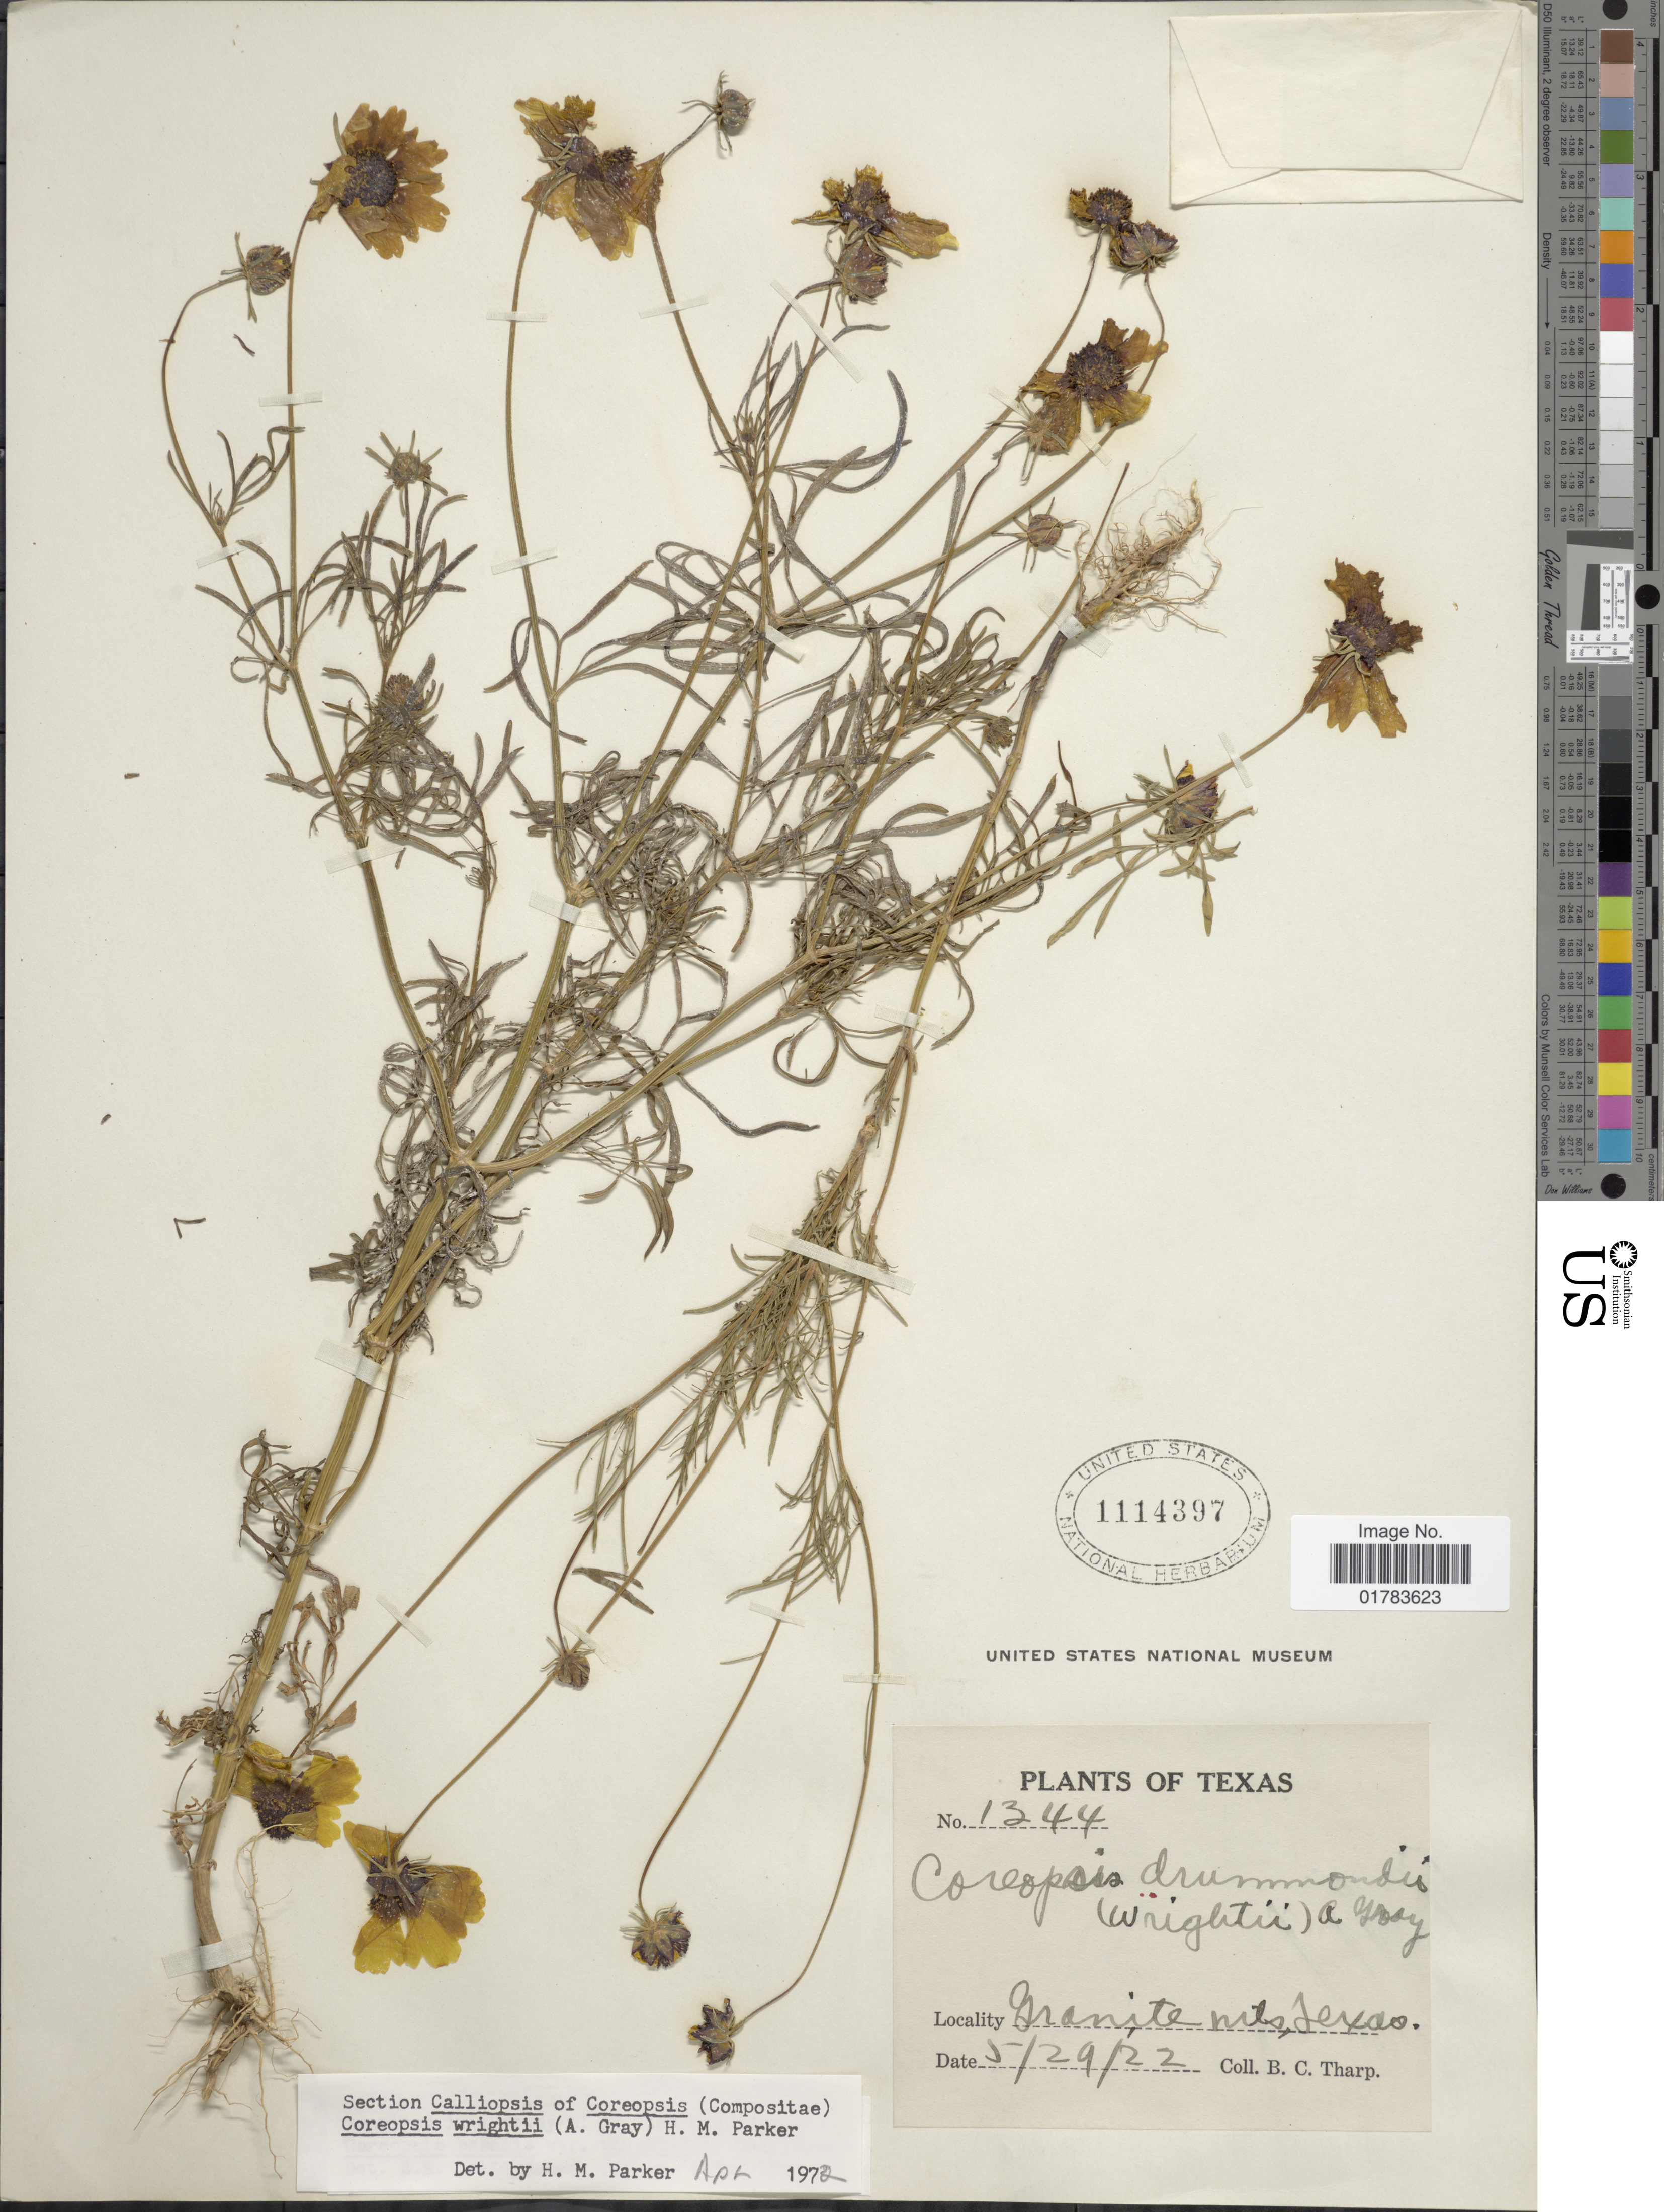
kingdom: Plantae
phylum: Tracheophyta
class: Magnoliopsida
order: Asterales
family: Asteraceae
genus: Coreopsis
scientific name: Coreopsis wrightii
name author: (A. Gray) Parker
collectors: B. C. Tharp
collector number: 1344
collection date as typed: Transcribed d/m/y: 29/5/22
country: United States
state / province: Texas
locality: Granite Mts.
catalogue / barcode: US 1114397